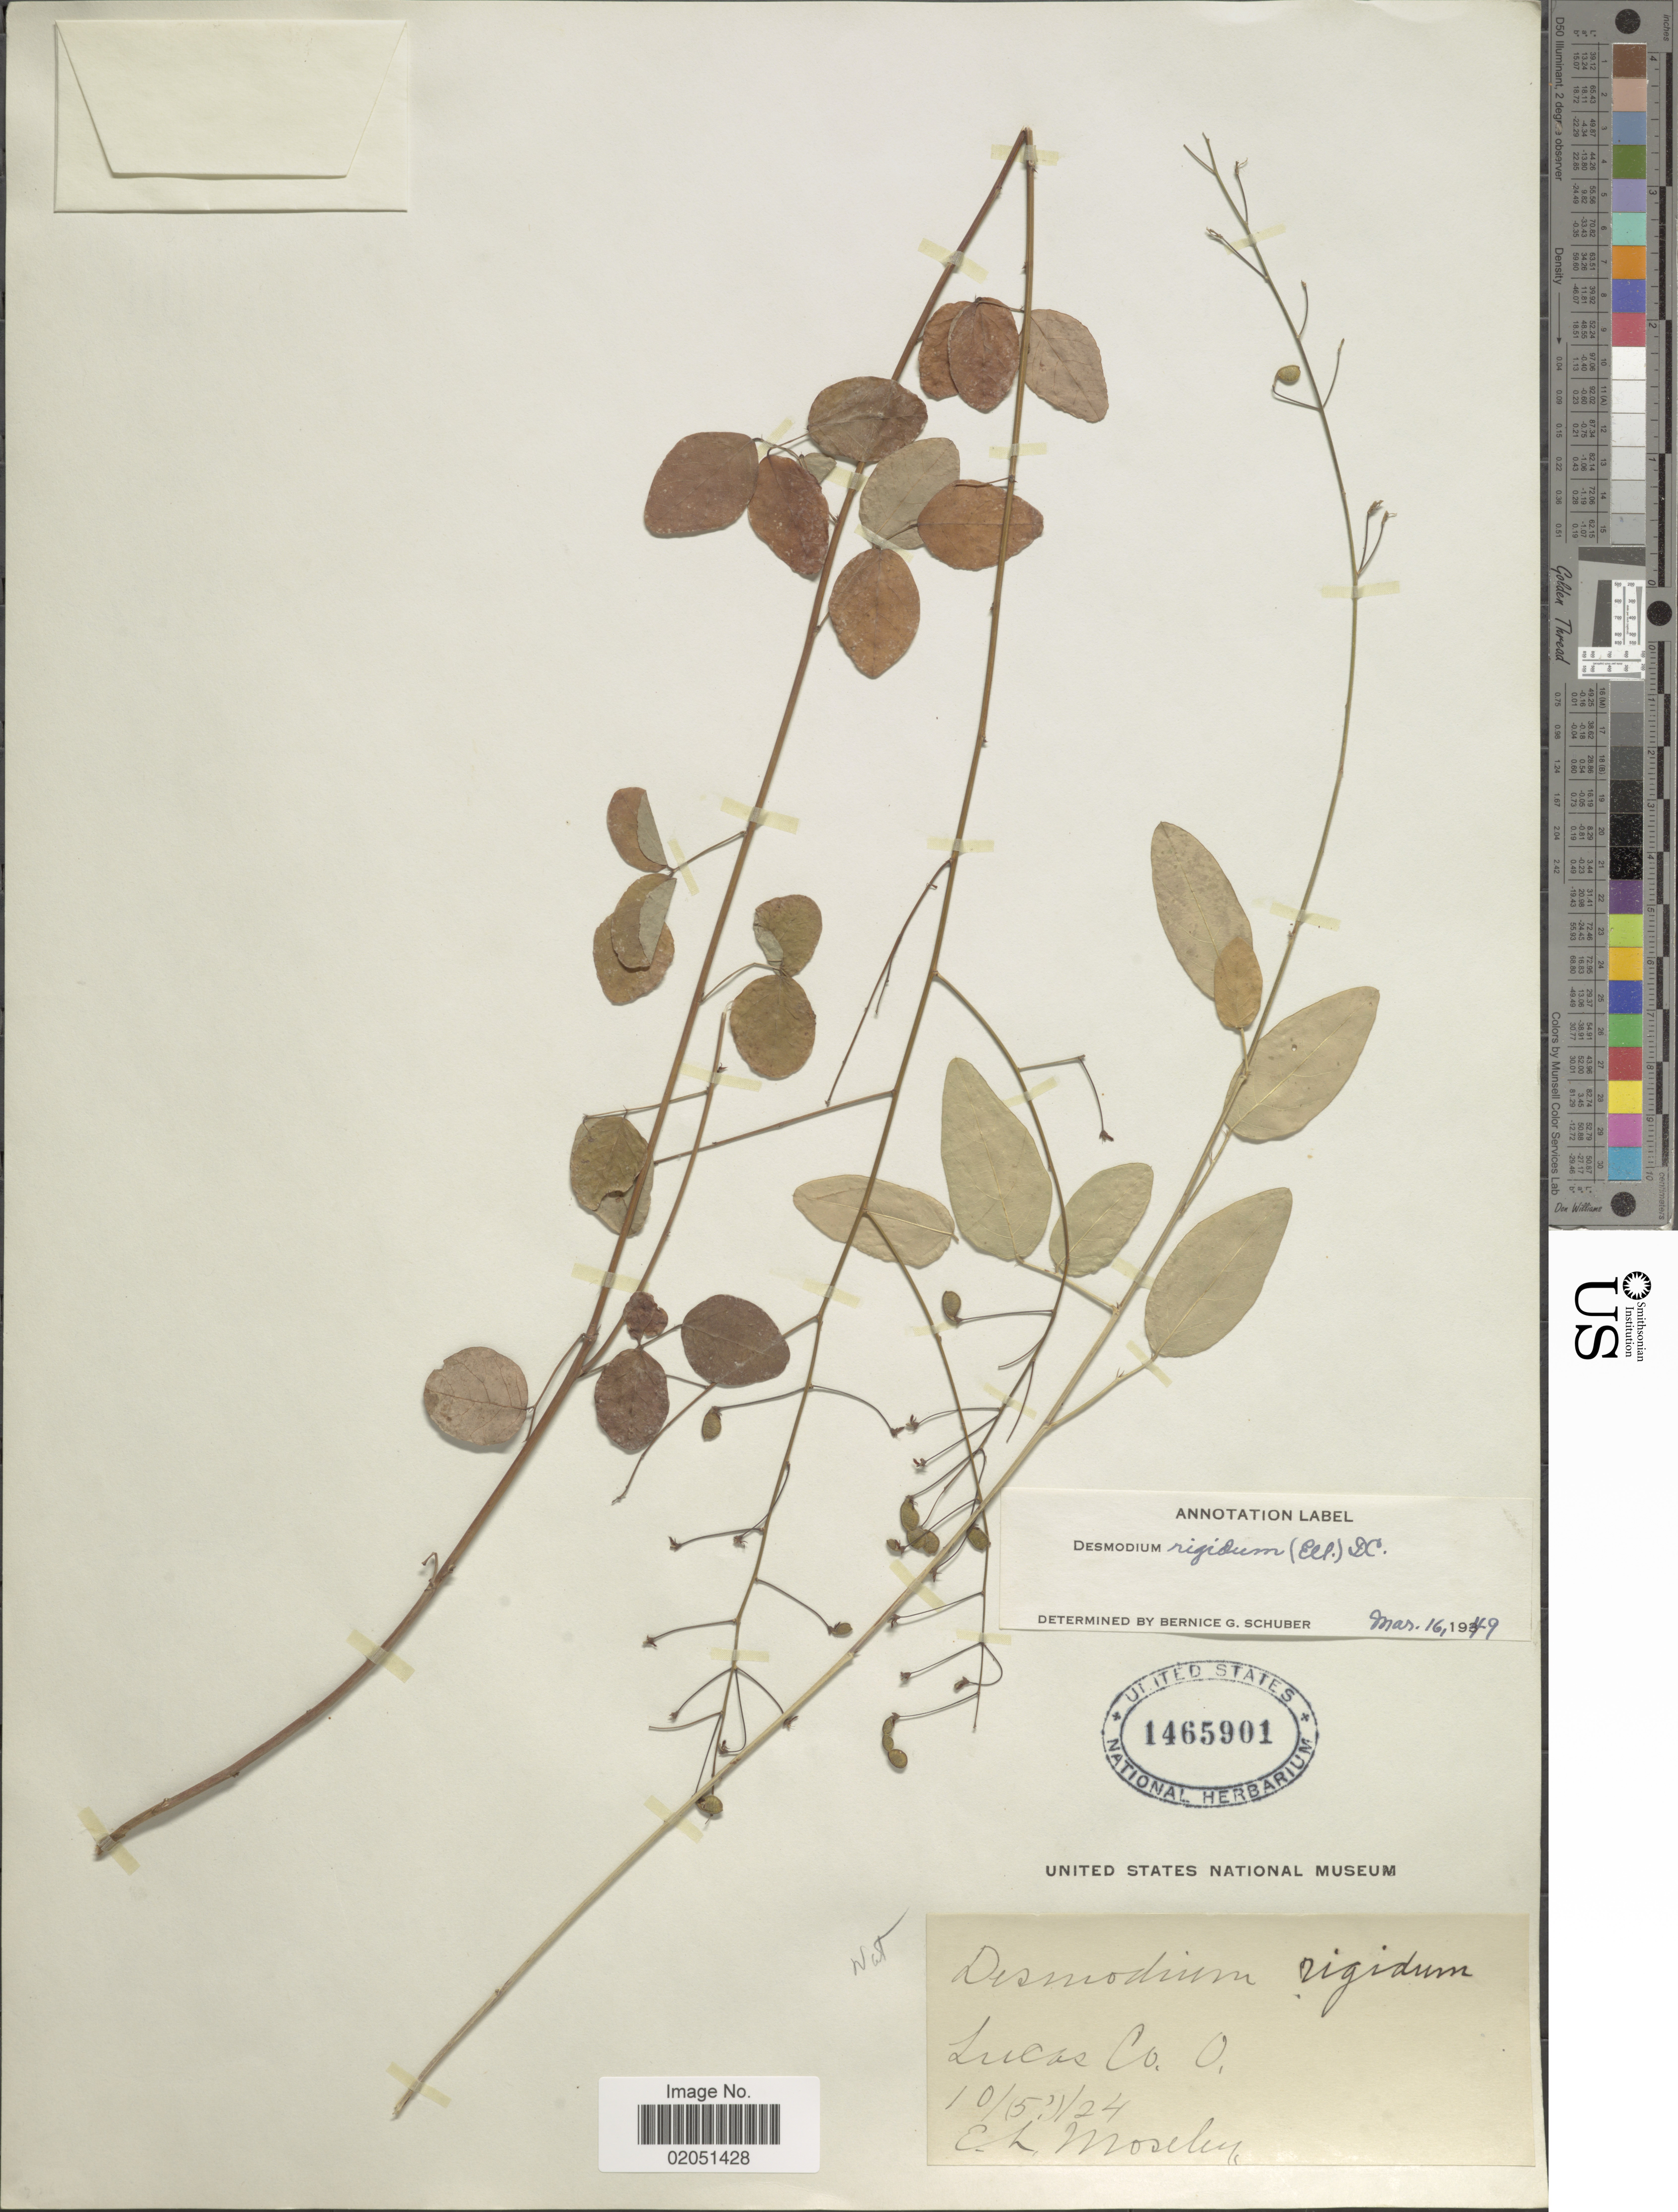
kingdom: Plantae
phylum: Tracheophyta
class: Magnoliopsida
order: Fabales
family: Fabaceae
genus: Desmodium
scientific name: Desmodium rigidum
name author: (Elliott) DC.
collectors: E. Moseley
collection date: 1924-10-05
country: United States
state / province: Ohio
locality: Lucas Co.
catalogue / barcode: US 1465901